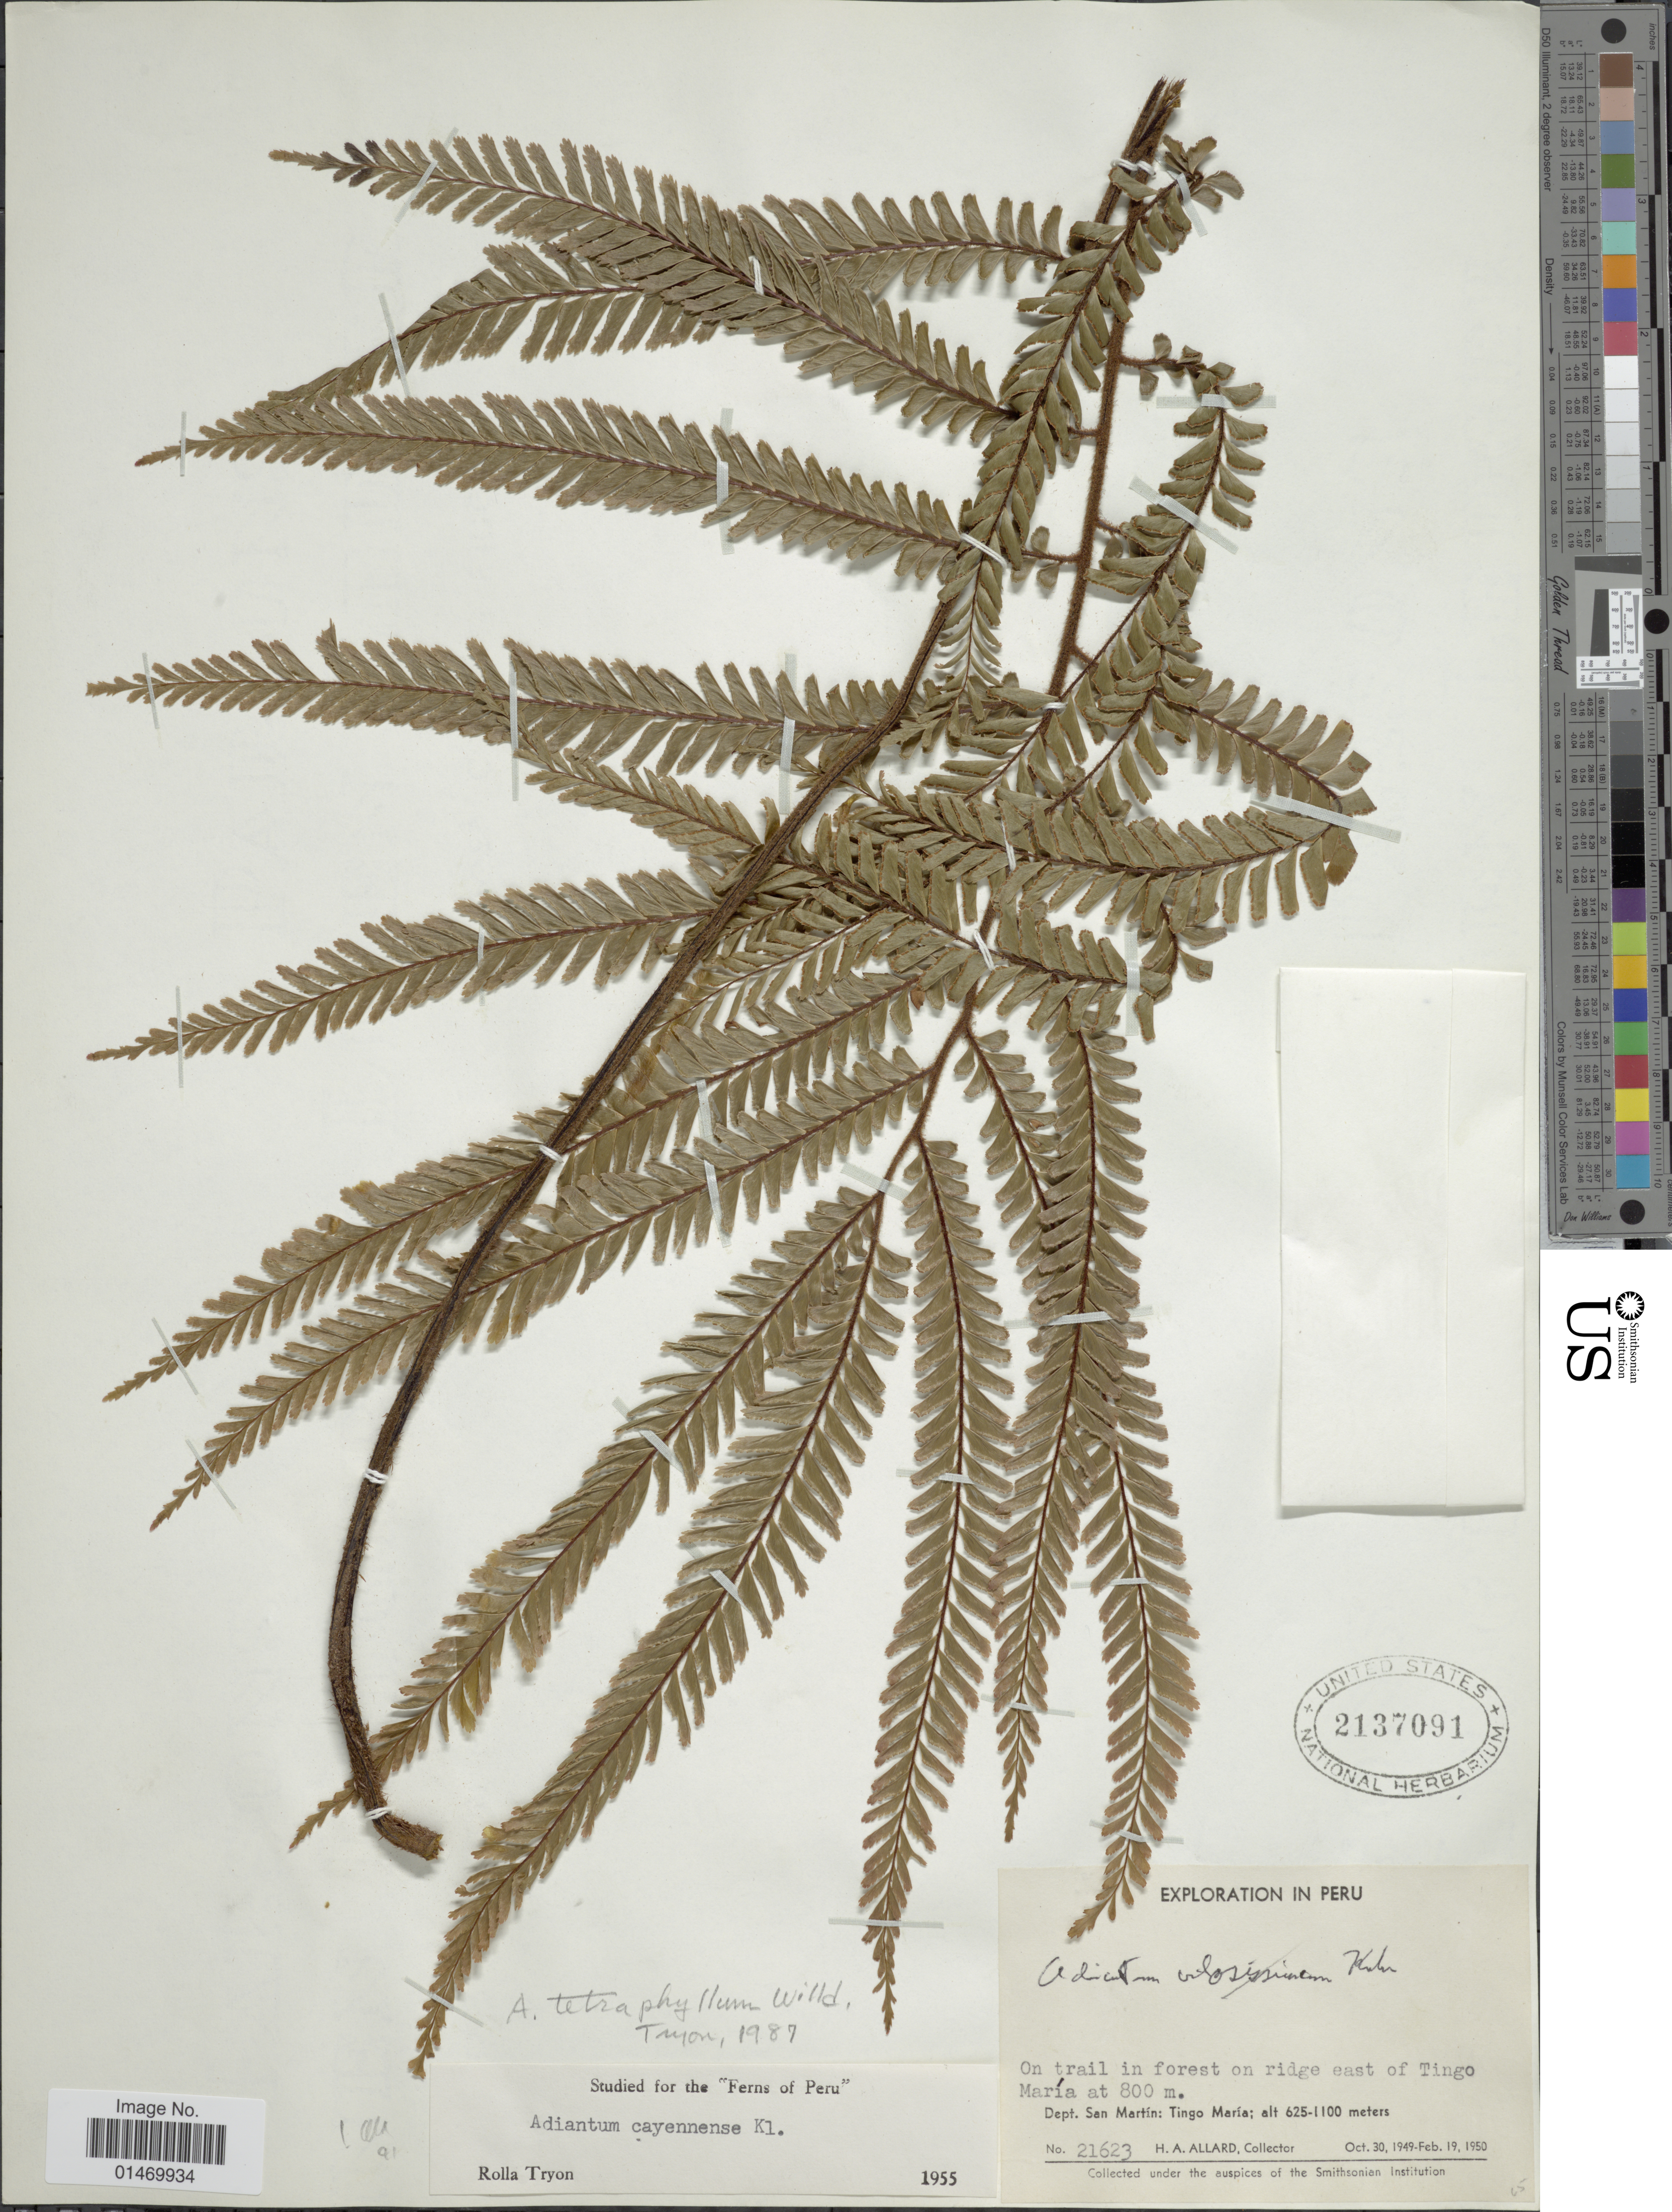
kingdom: Plantae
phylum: Tracheophyta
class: Polypodiopsida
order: Polypodiales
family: Pteridaceae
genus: Adiantum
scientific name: Adiantum cajennense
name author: Willd. ex Klotzsch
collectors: H. A. Allard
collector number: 21623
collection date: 1949-10-30/1950-02-19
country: Peru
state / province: San Martín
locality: Peru, Tingo Maria, on ridge east of Tingo Maria at 800 m.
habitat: on trail in forest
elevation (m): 625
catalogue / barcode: US 2137091